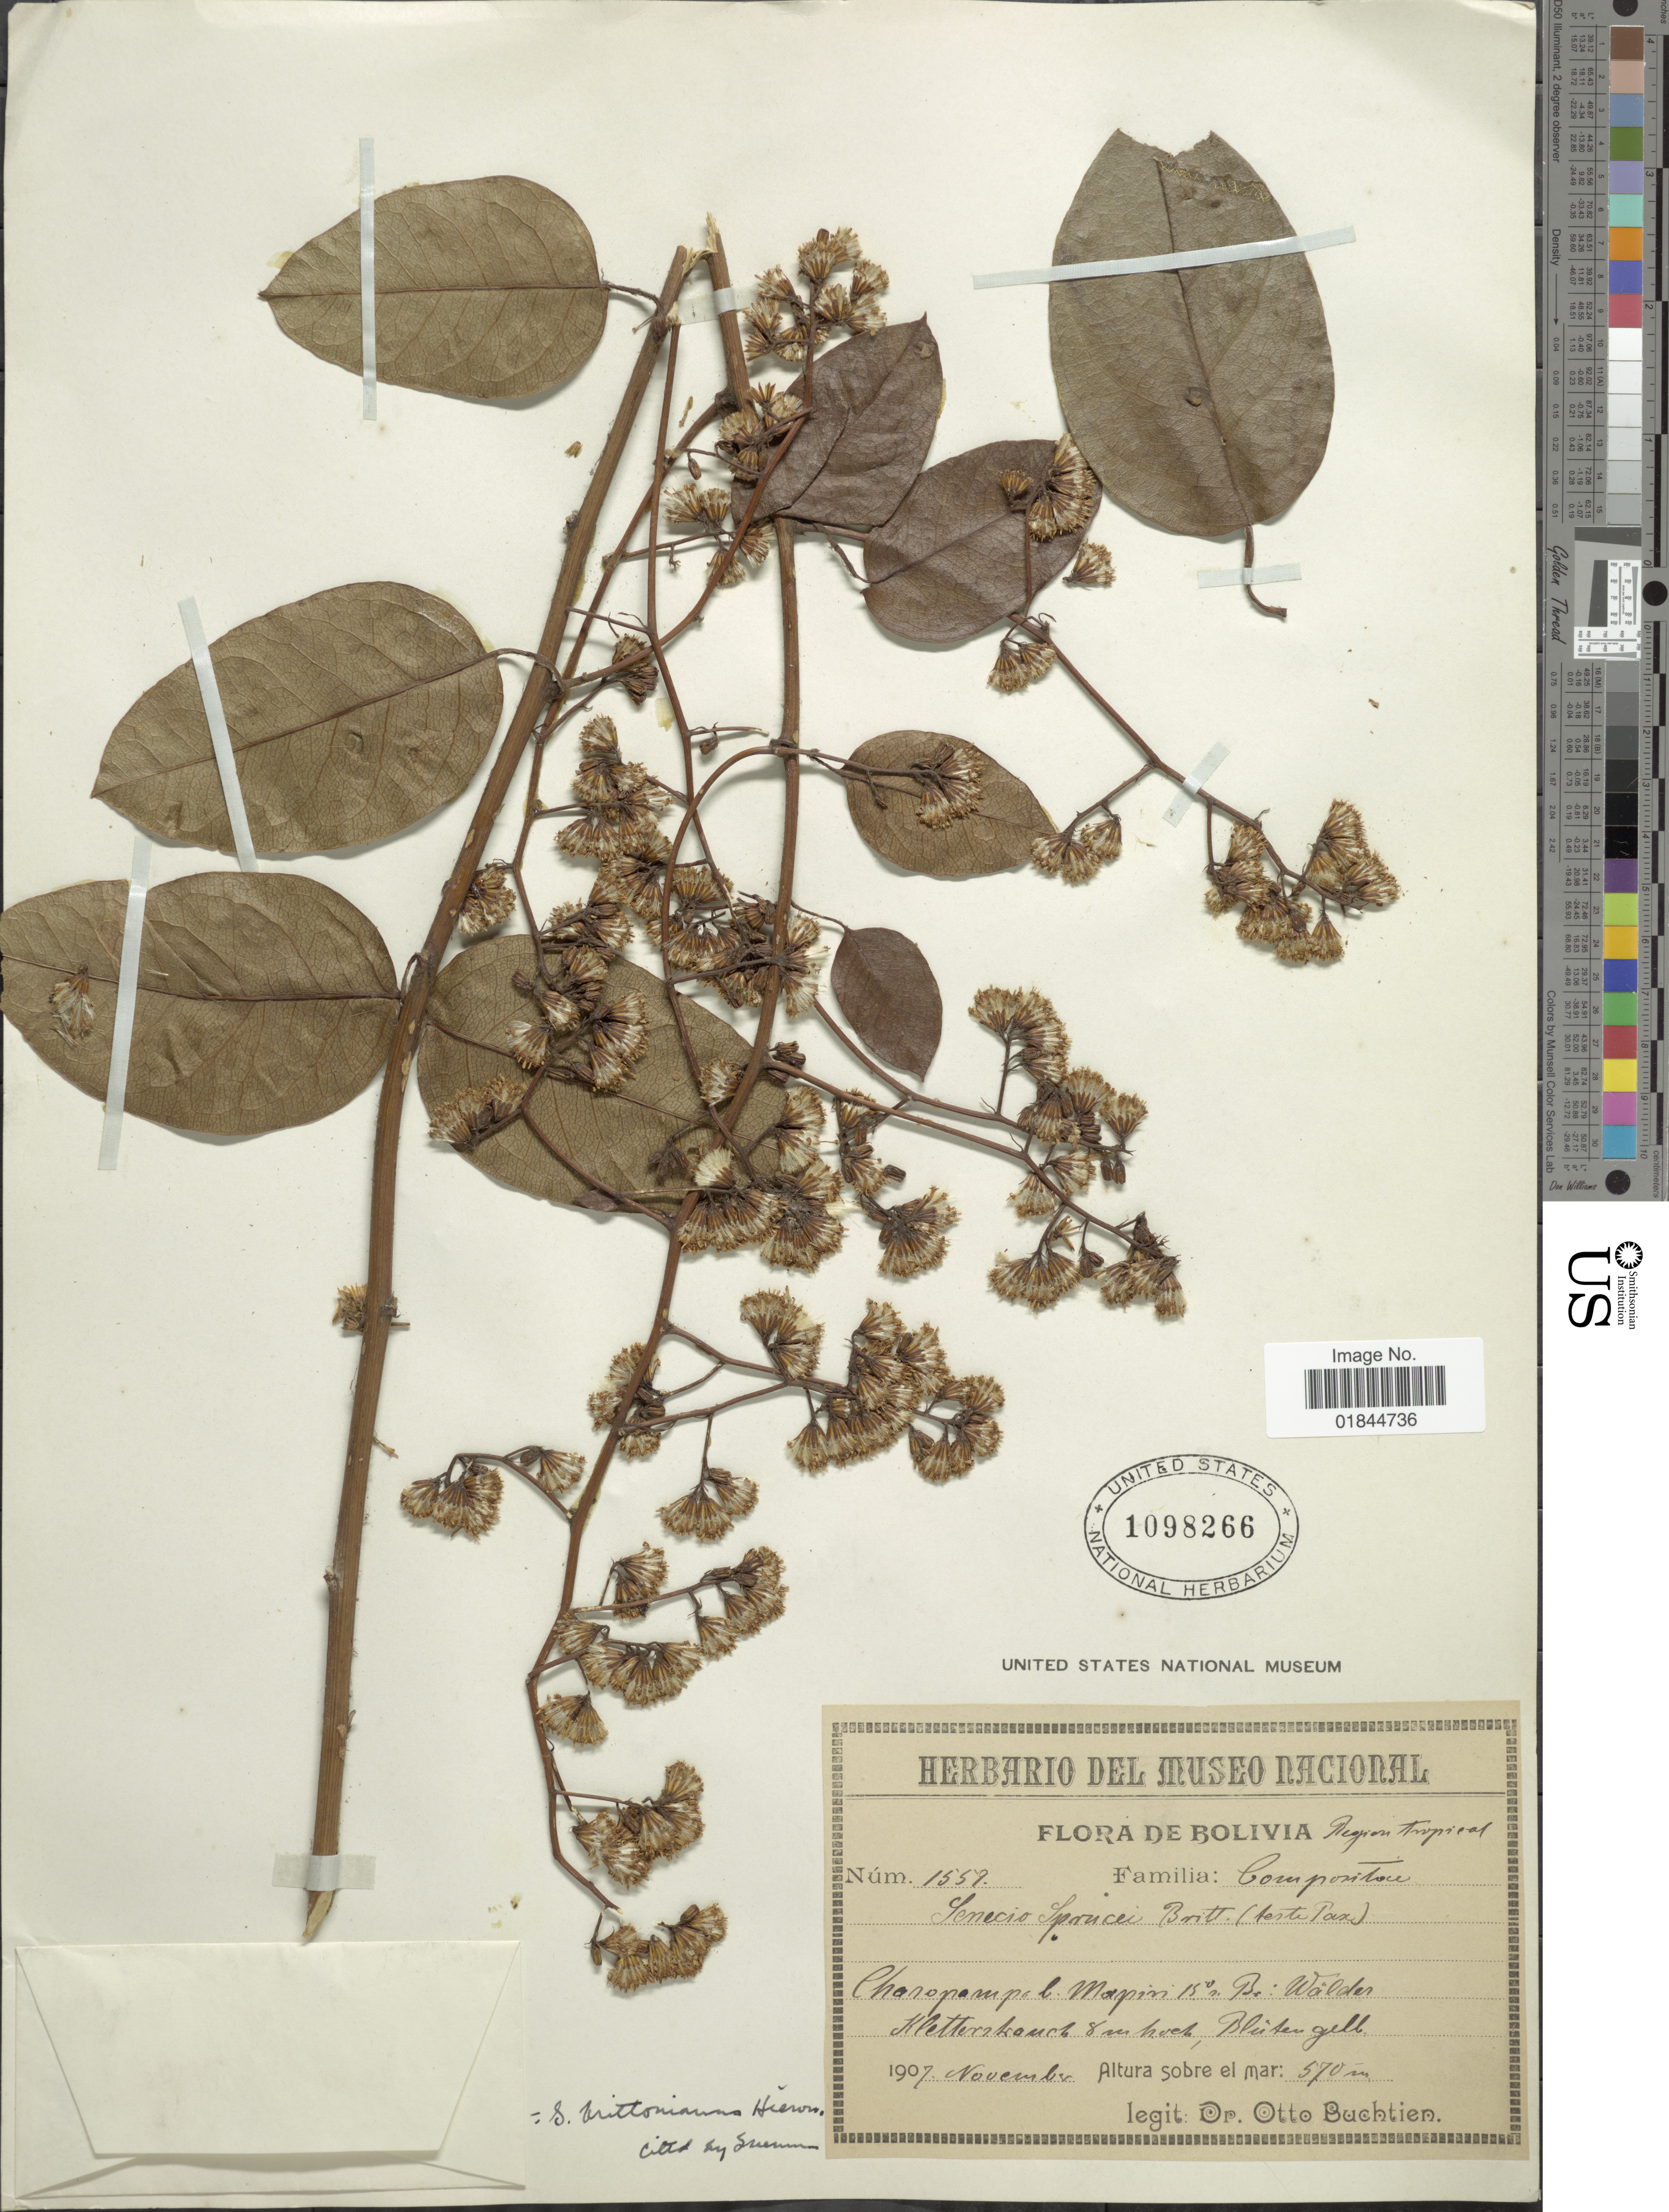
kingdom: Plantae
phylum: Tracheophyta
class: Magnoliopsida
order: Asterales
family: Asteraceae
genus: Pentacalia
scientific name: Pentacalia brittoniana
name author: (Hieron.) Cuatrec.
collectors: O. Buchtien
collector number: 1557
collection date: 1907-11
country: Bolivia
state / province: La Paz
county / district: Mapiri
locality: Charopampa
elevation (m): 570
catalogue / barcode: US 1098266